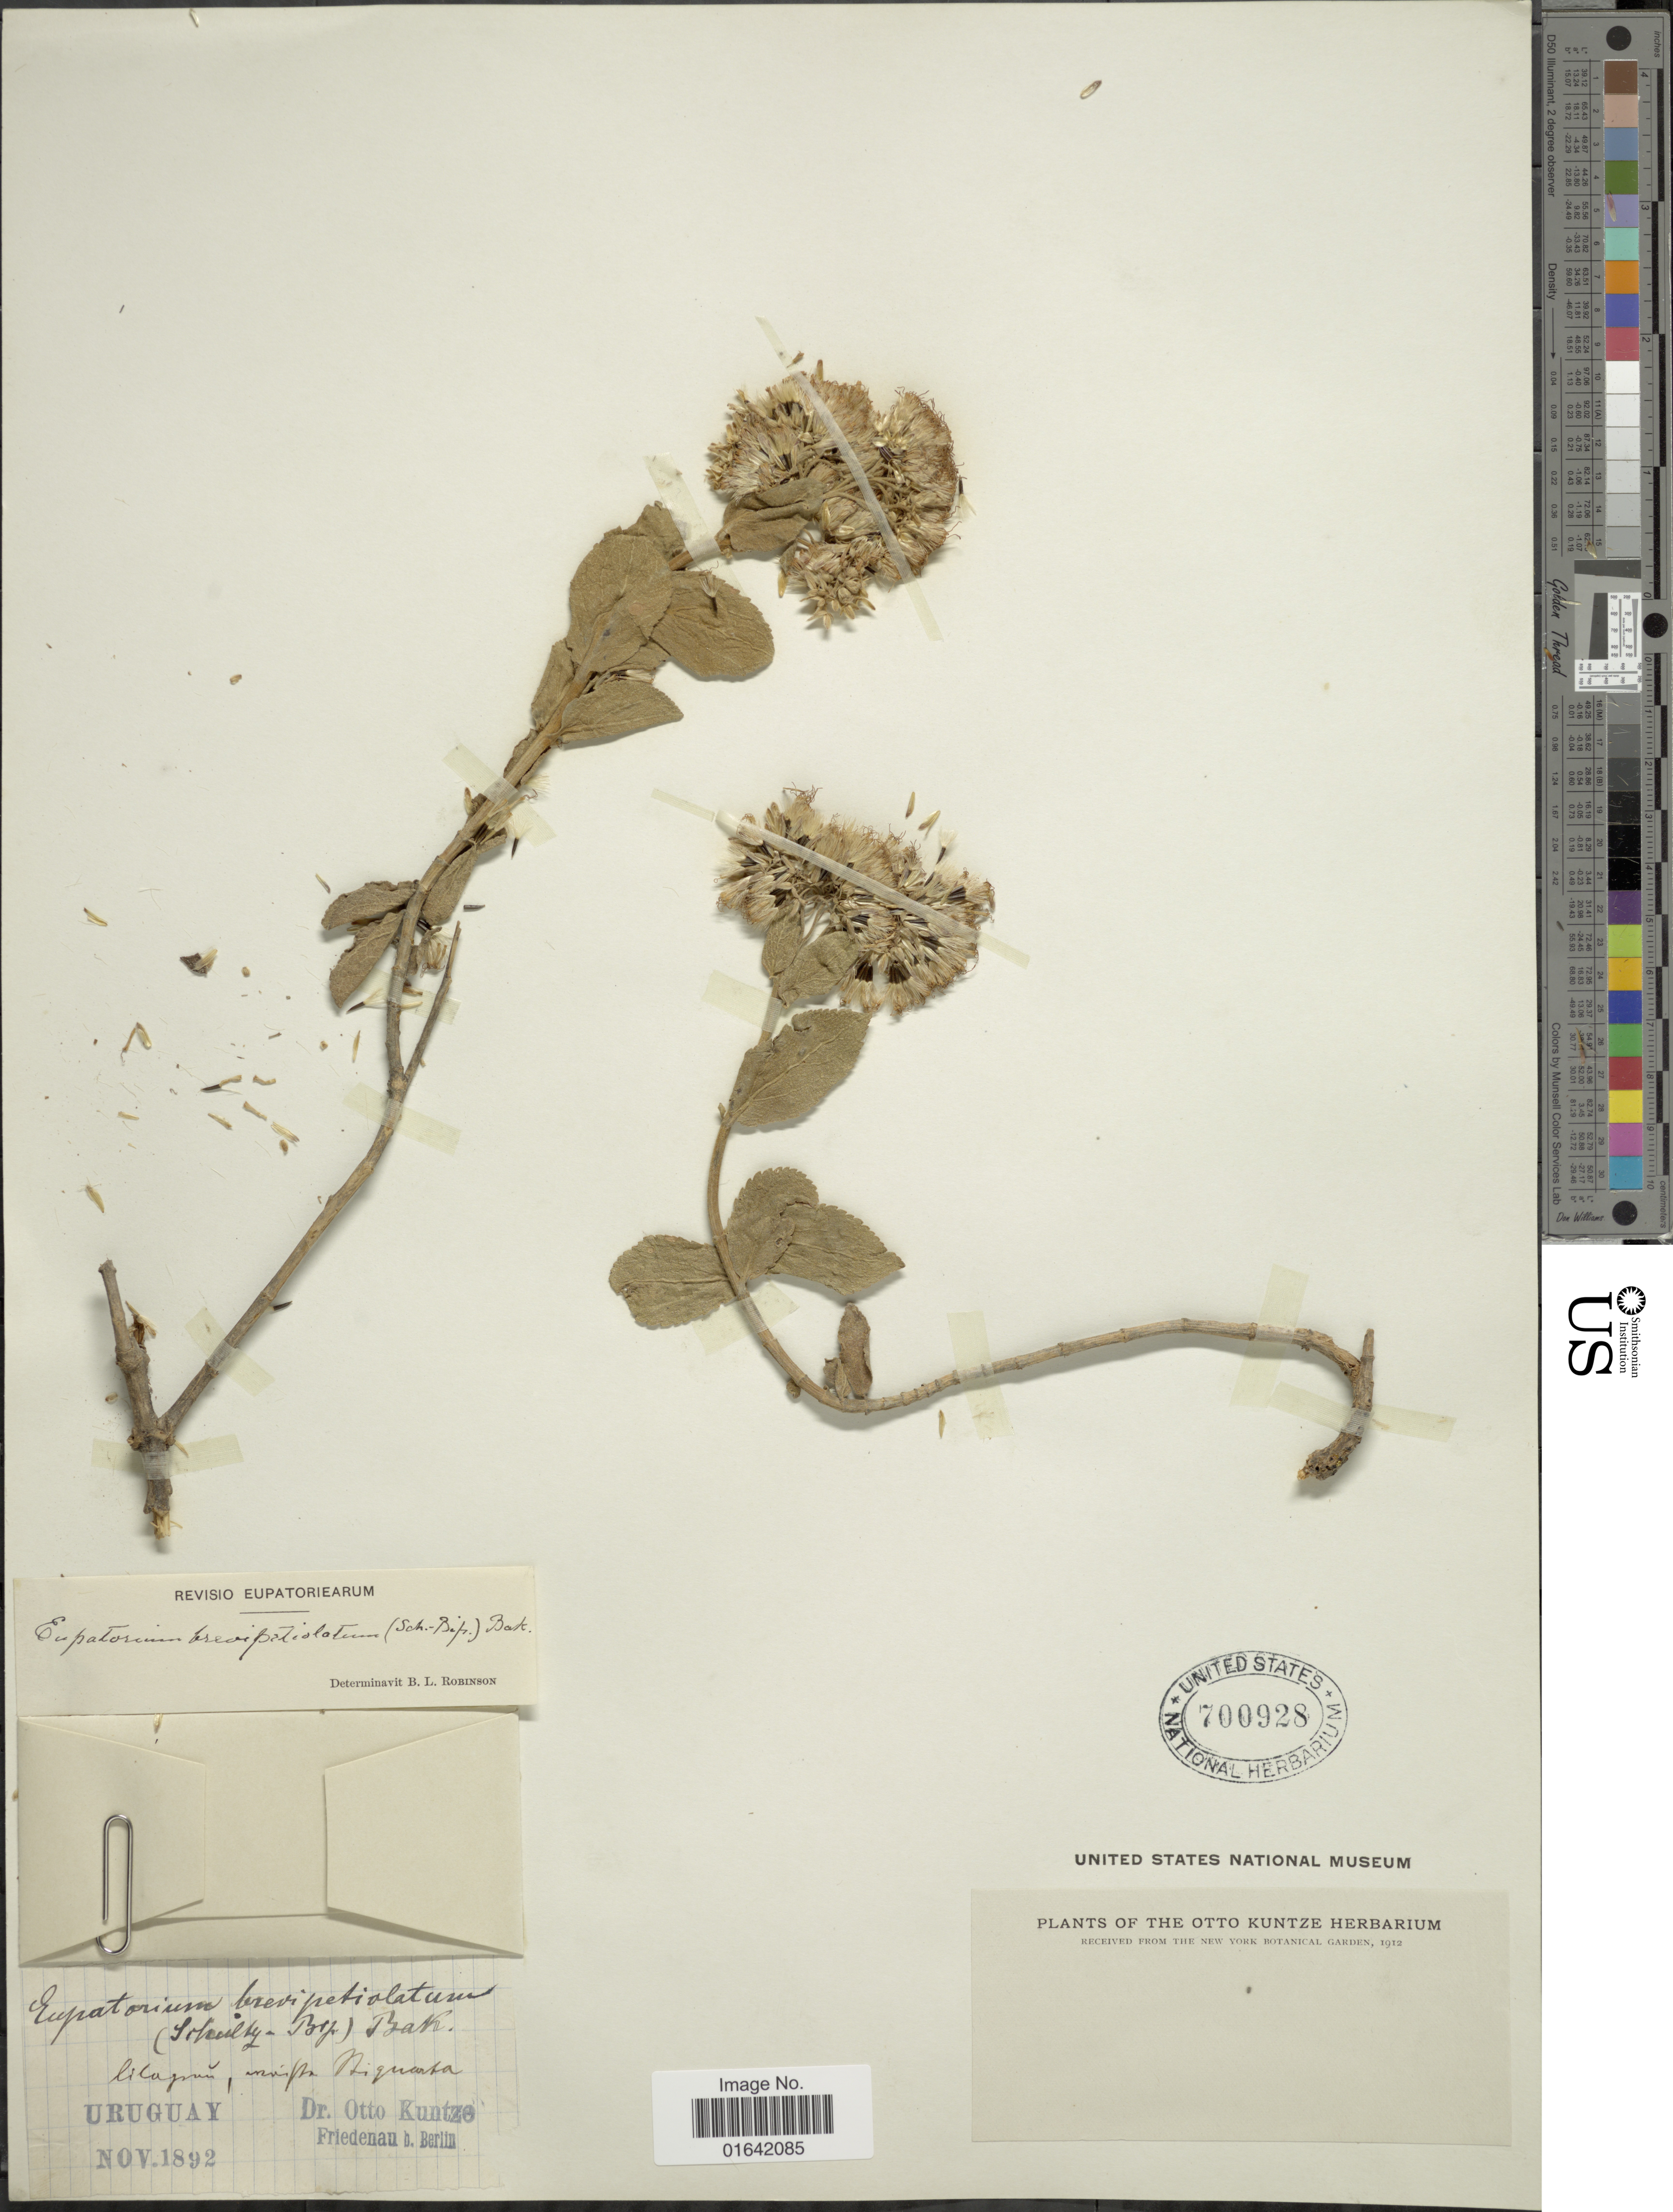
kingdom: Plantae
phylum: Tracheophyta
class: Magnoliopsida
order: Asterales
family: Asteraceae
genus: Grazielia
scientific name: Grazielia brevipetiolatum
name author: Sch. Bip.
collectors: C.E.O. Kuntze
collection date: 1892-11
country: Uruguay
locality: Licagum, moipa Niquarta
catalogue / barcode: US 700928